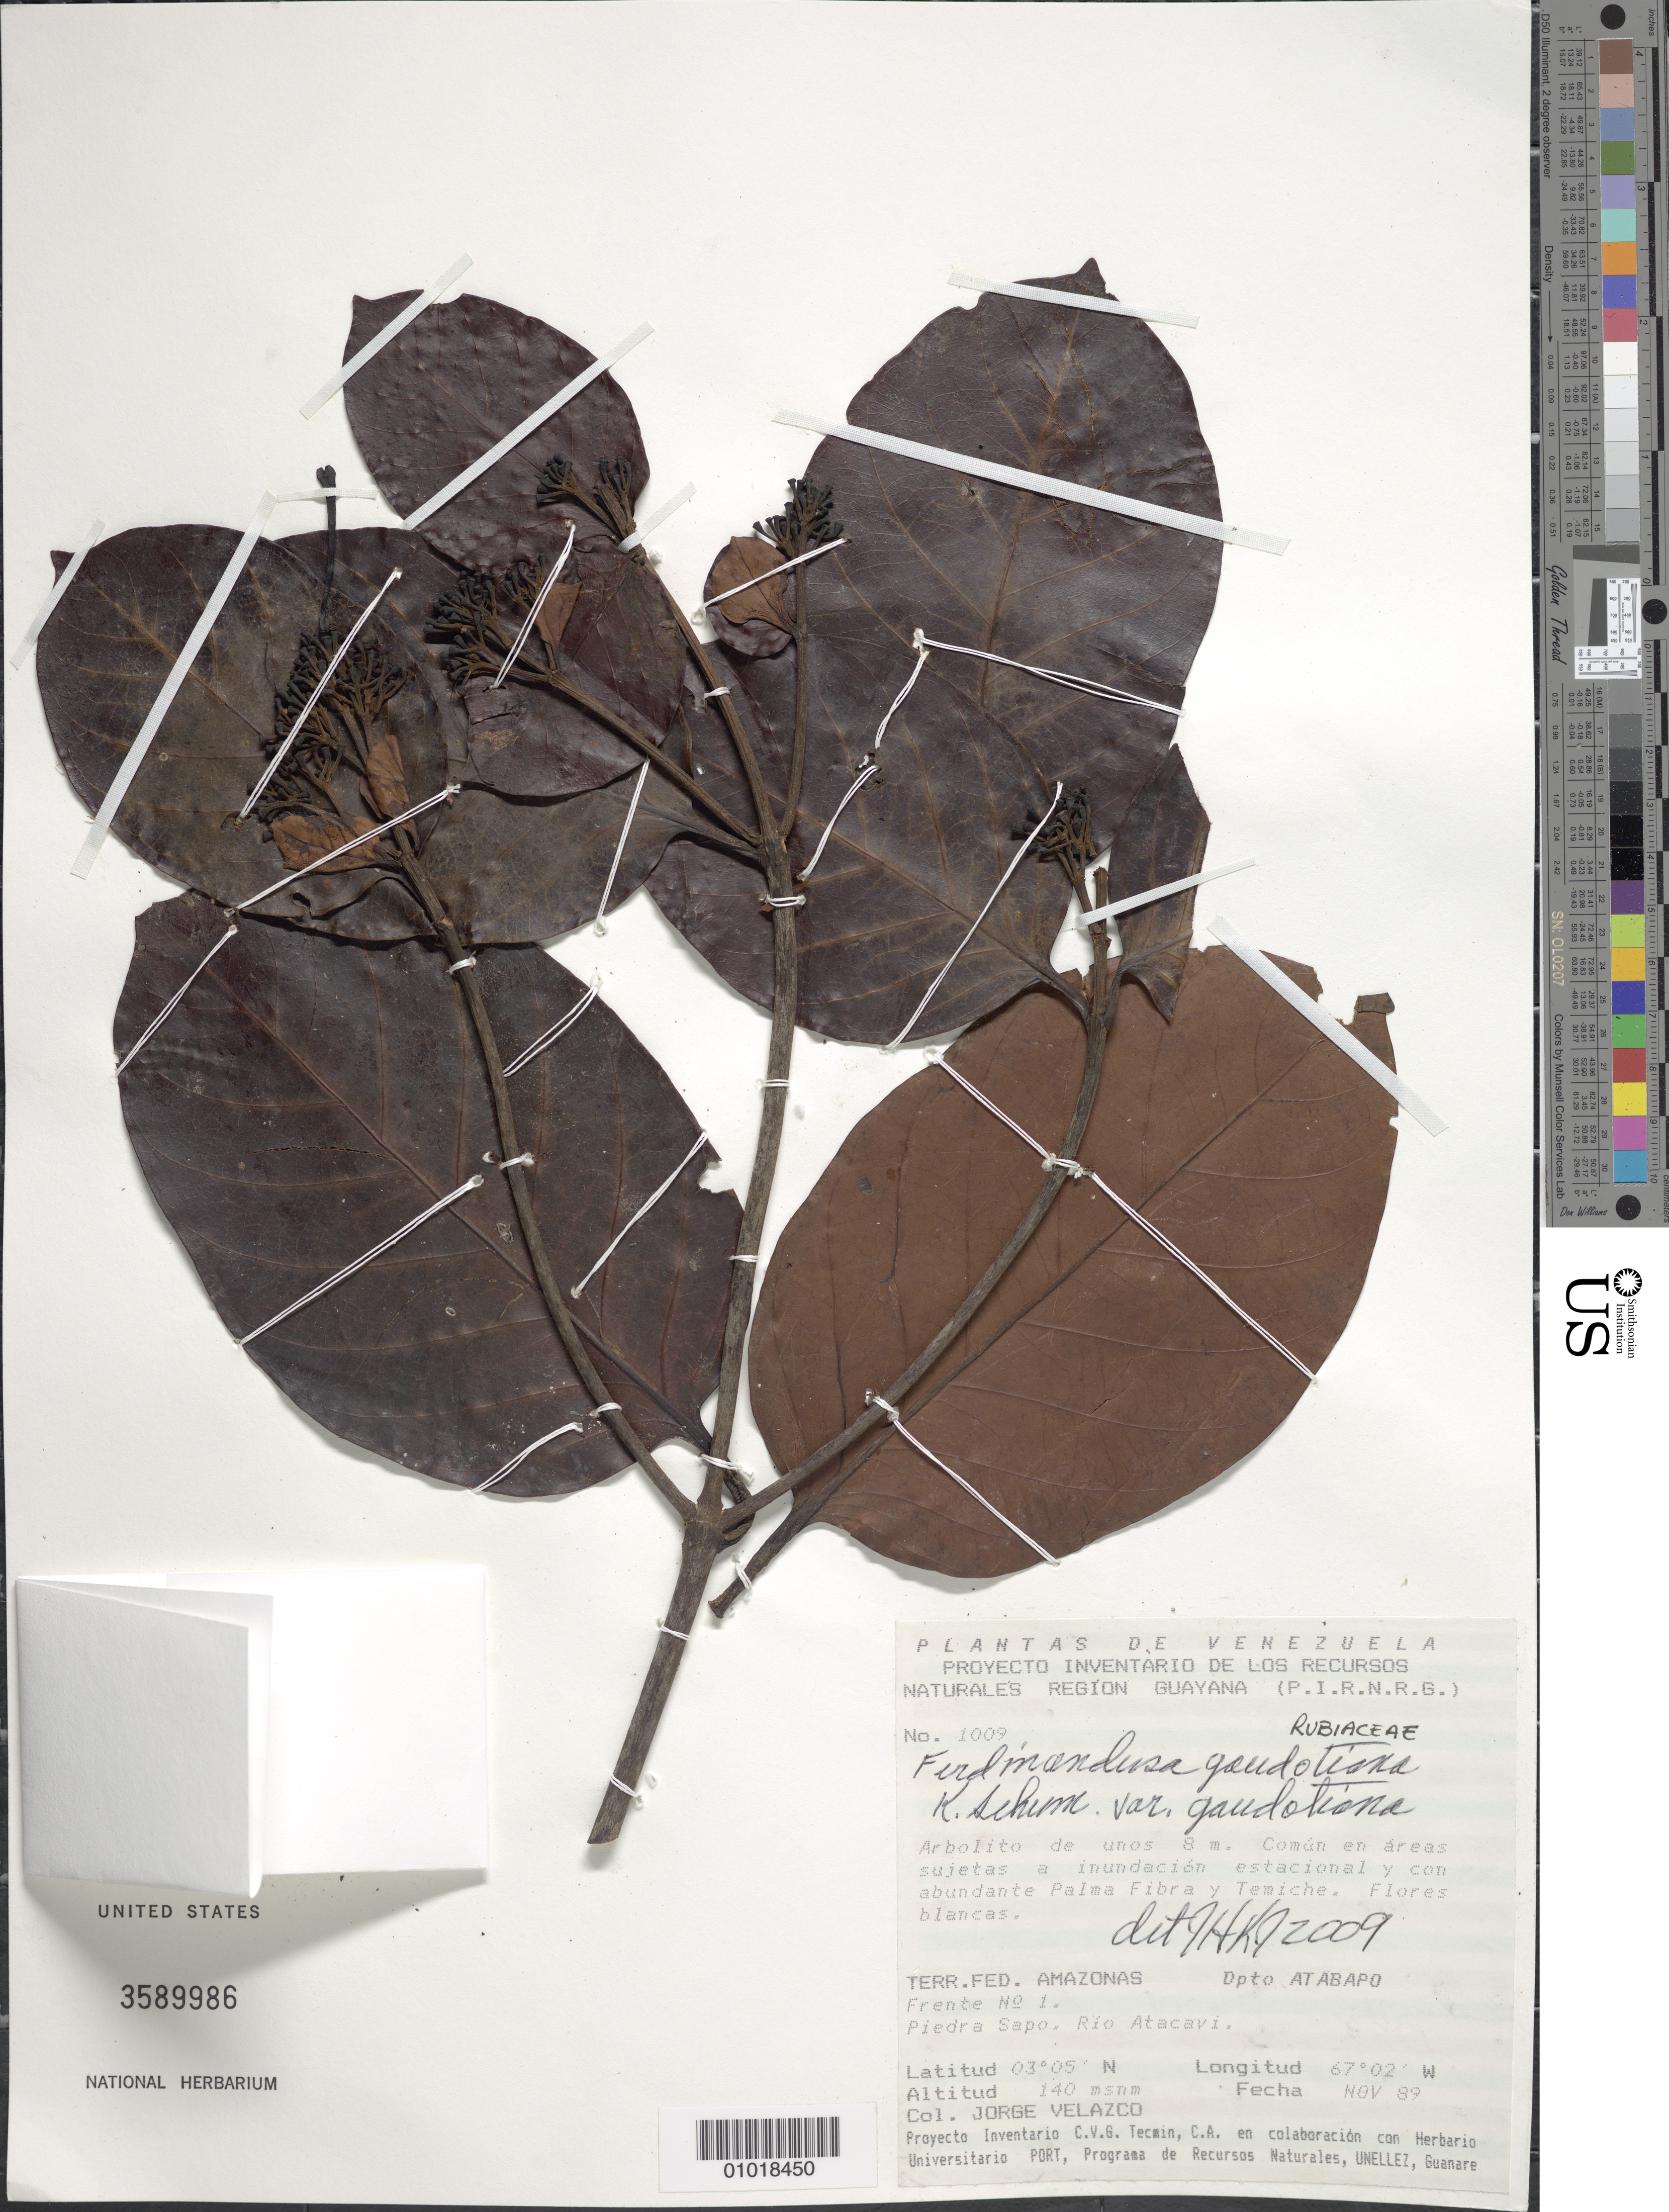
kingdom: Plantae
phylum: Tracheophyta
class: Magnoliopsida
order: Gentianales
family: Rubiaceae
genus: Ferdinandusa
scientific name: Ferdinandusa goudotiana var. goudotiana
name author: K. Schum.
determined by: Kirkbride, J. H.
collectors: J. Velazco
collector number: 1009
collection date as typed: Nov-89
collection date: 1989-11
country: Venezuela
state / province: Amazonas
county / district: Atabapo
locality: Piedra Sapo. Rio Atacavi. Frente no. 1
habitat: Areas sujetas a inundacion estacional y con abundante Palma Fibra y Temiche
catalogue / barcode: US 3589986